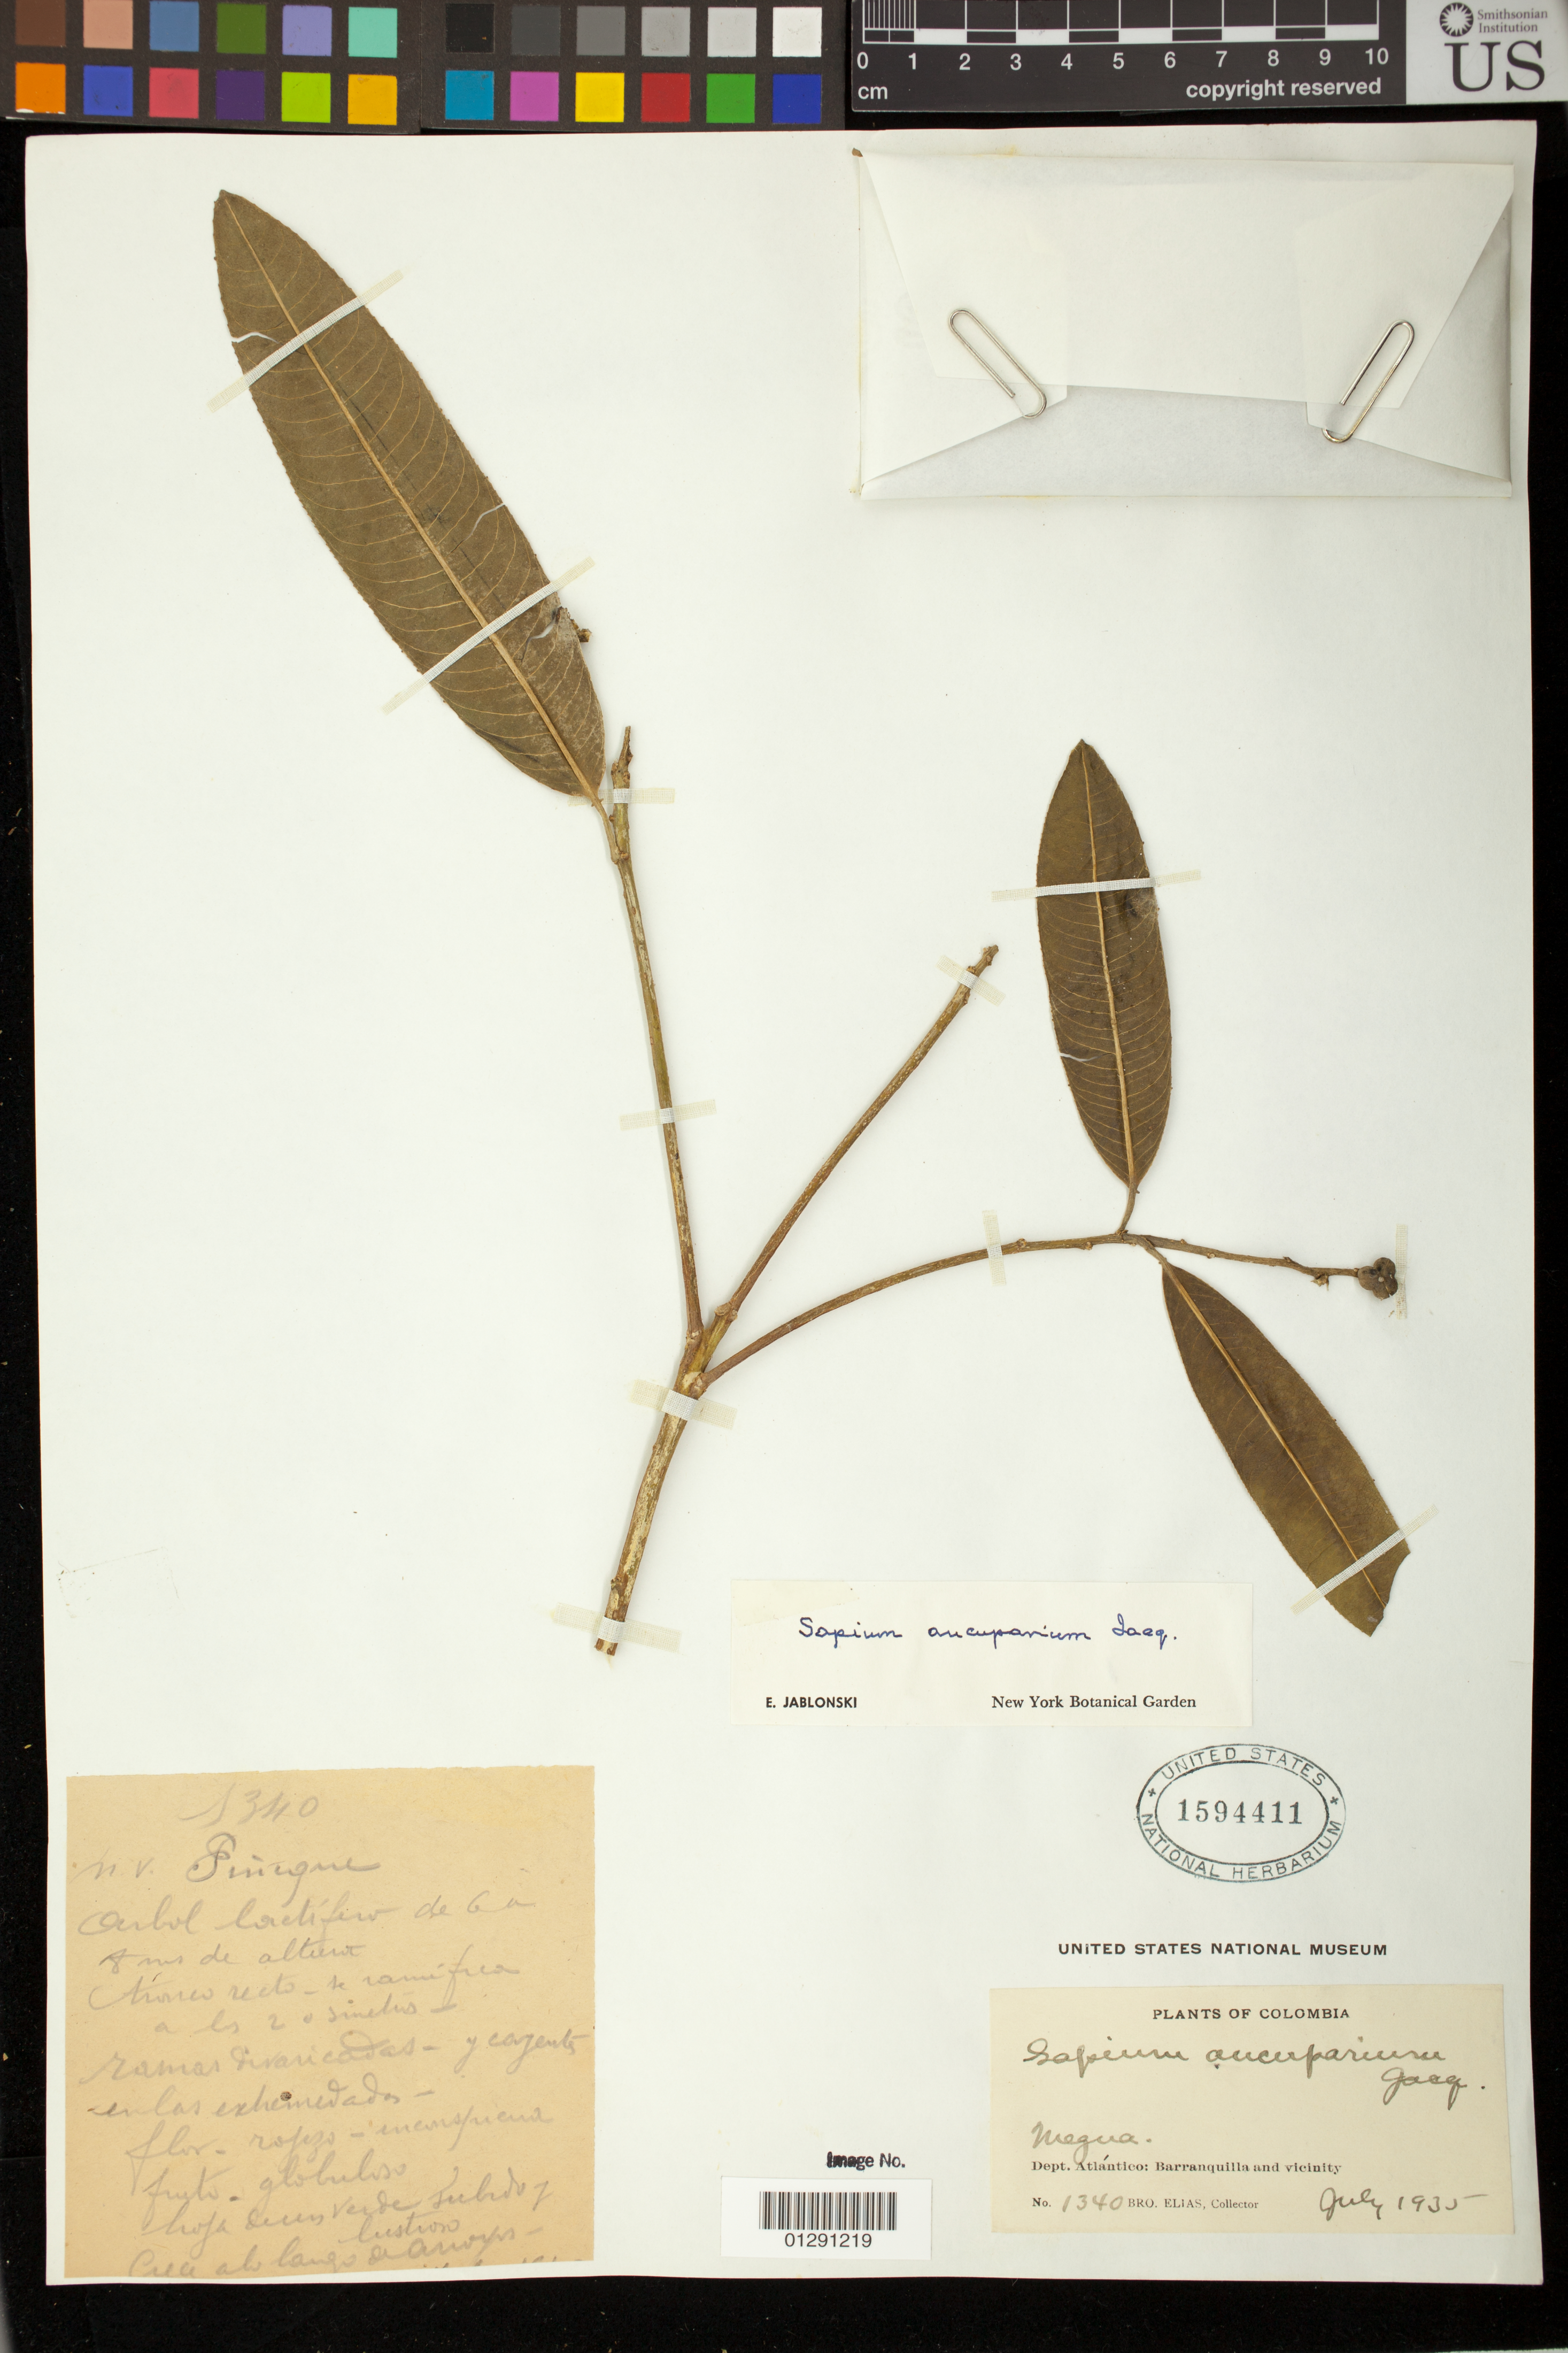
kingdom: Plantae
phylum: Tracheophyta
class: Magnoliopsida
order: Malpighiales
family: Euphorbiaceae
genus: Sapium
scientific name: Sapium glandulatum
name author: (Vell.) Pax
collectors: Bro. Elias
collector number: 1340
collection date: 1935-07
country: Colombia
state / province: Atlantico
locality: Megua. Barranquilla and vicinity.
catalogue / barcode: US 1594411